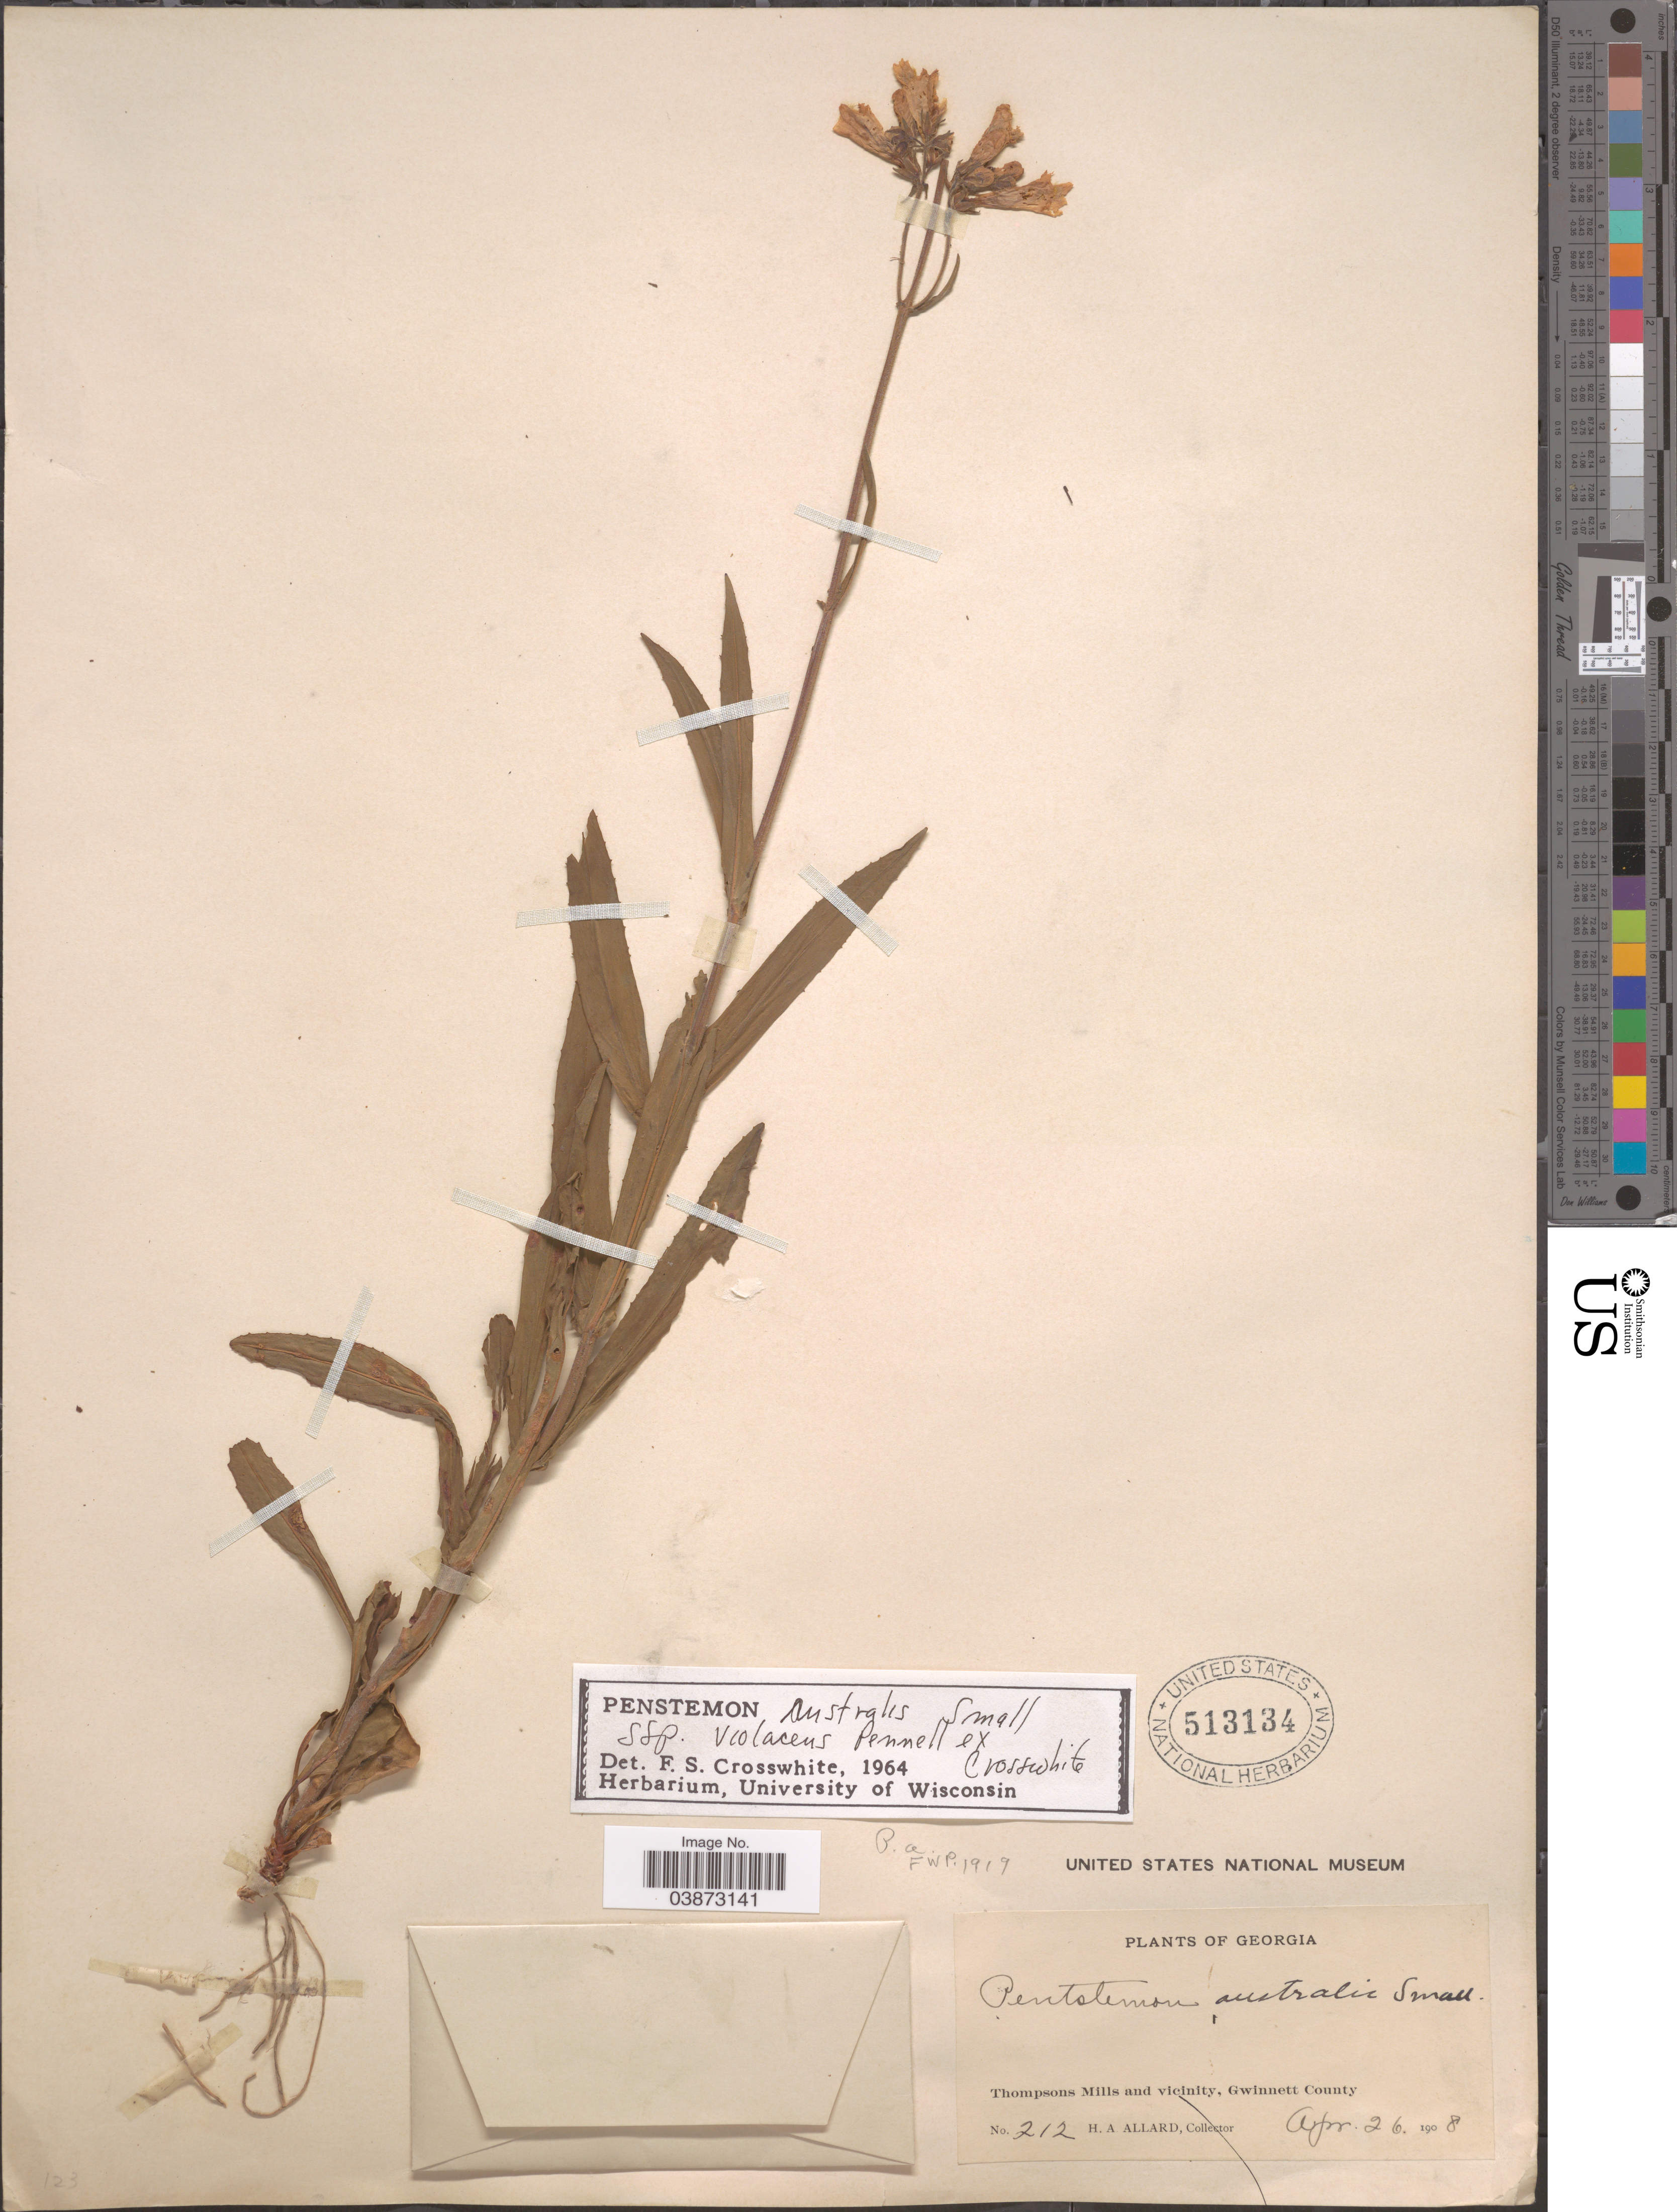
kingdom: Plantae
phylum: Tracheophyta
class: Magnoliopsida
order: Lamiales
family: Plantaginaceae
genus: Penstemon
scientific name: Penstemon australis subsp. violaceus Pennell ex Crosswh. susp. nov. ined.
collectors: H. A. Allard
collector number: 212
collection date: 1908-04-26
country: United States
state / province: Georgia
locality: Thompsons Mills and vicinity, Gwinnett County.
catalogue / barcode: US 513134